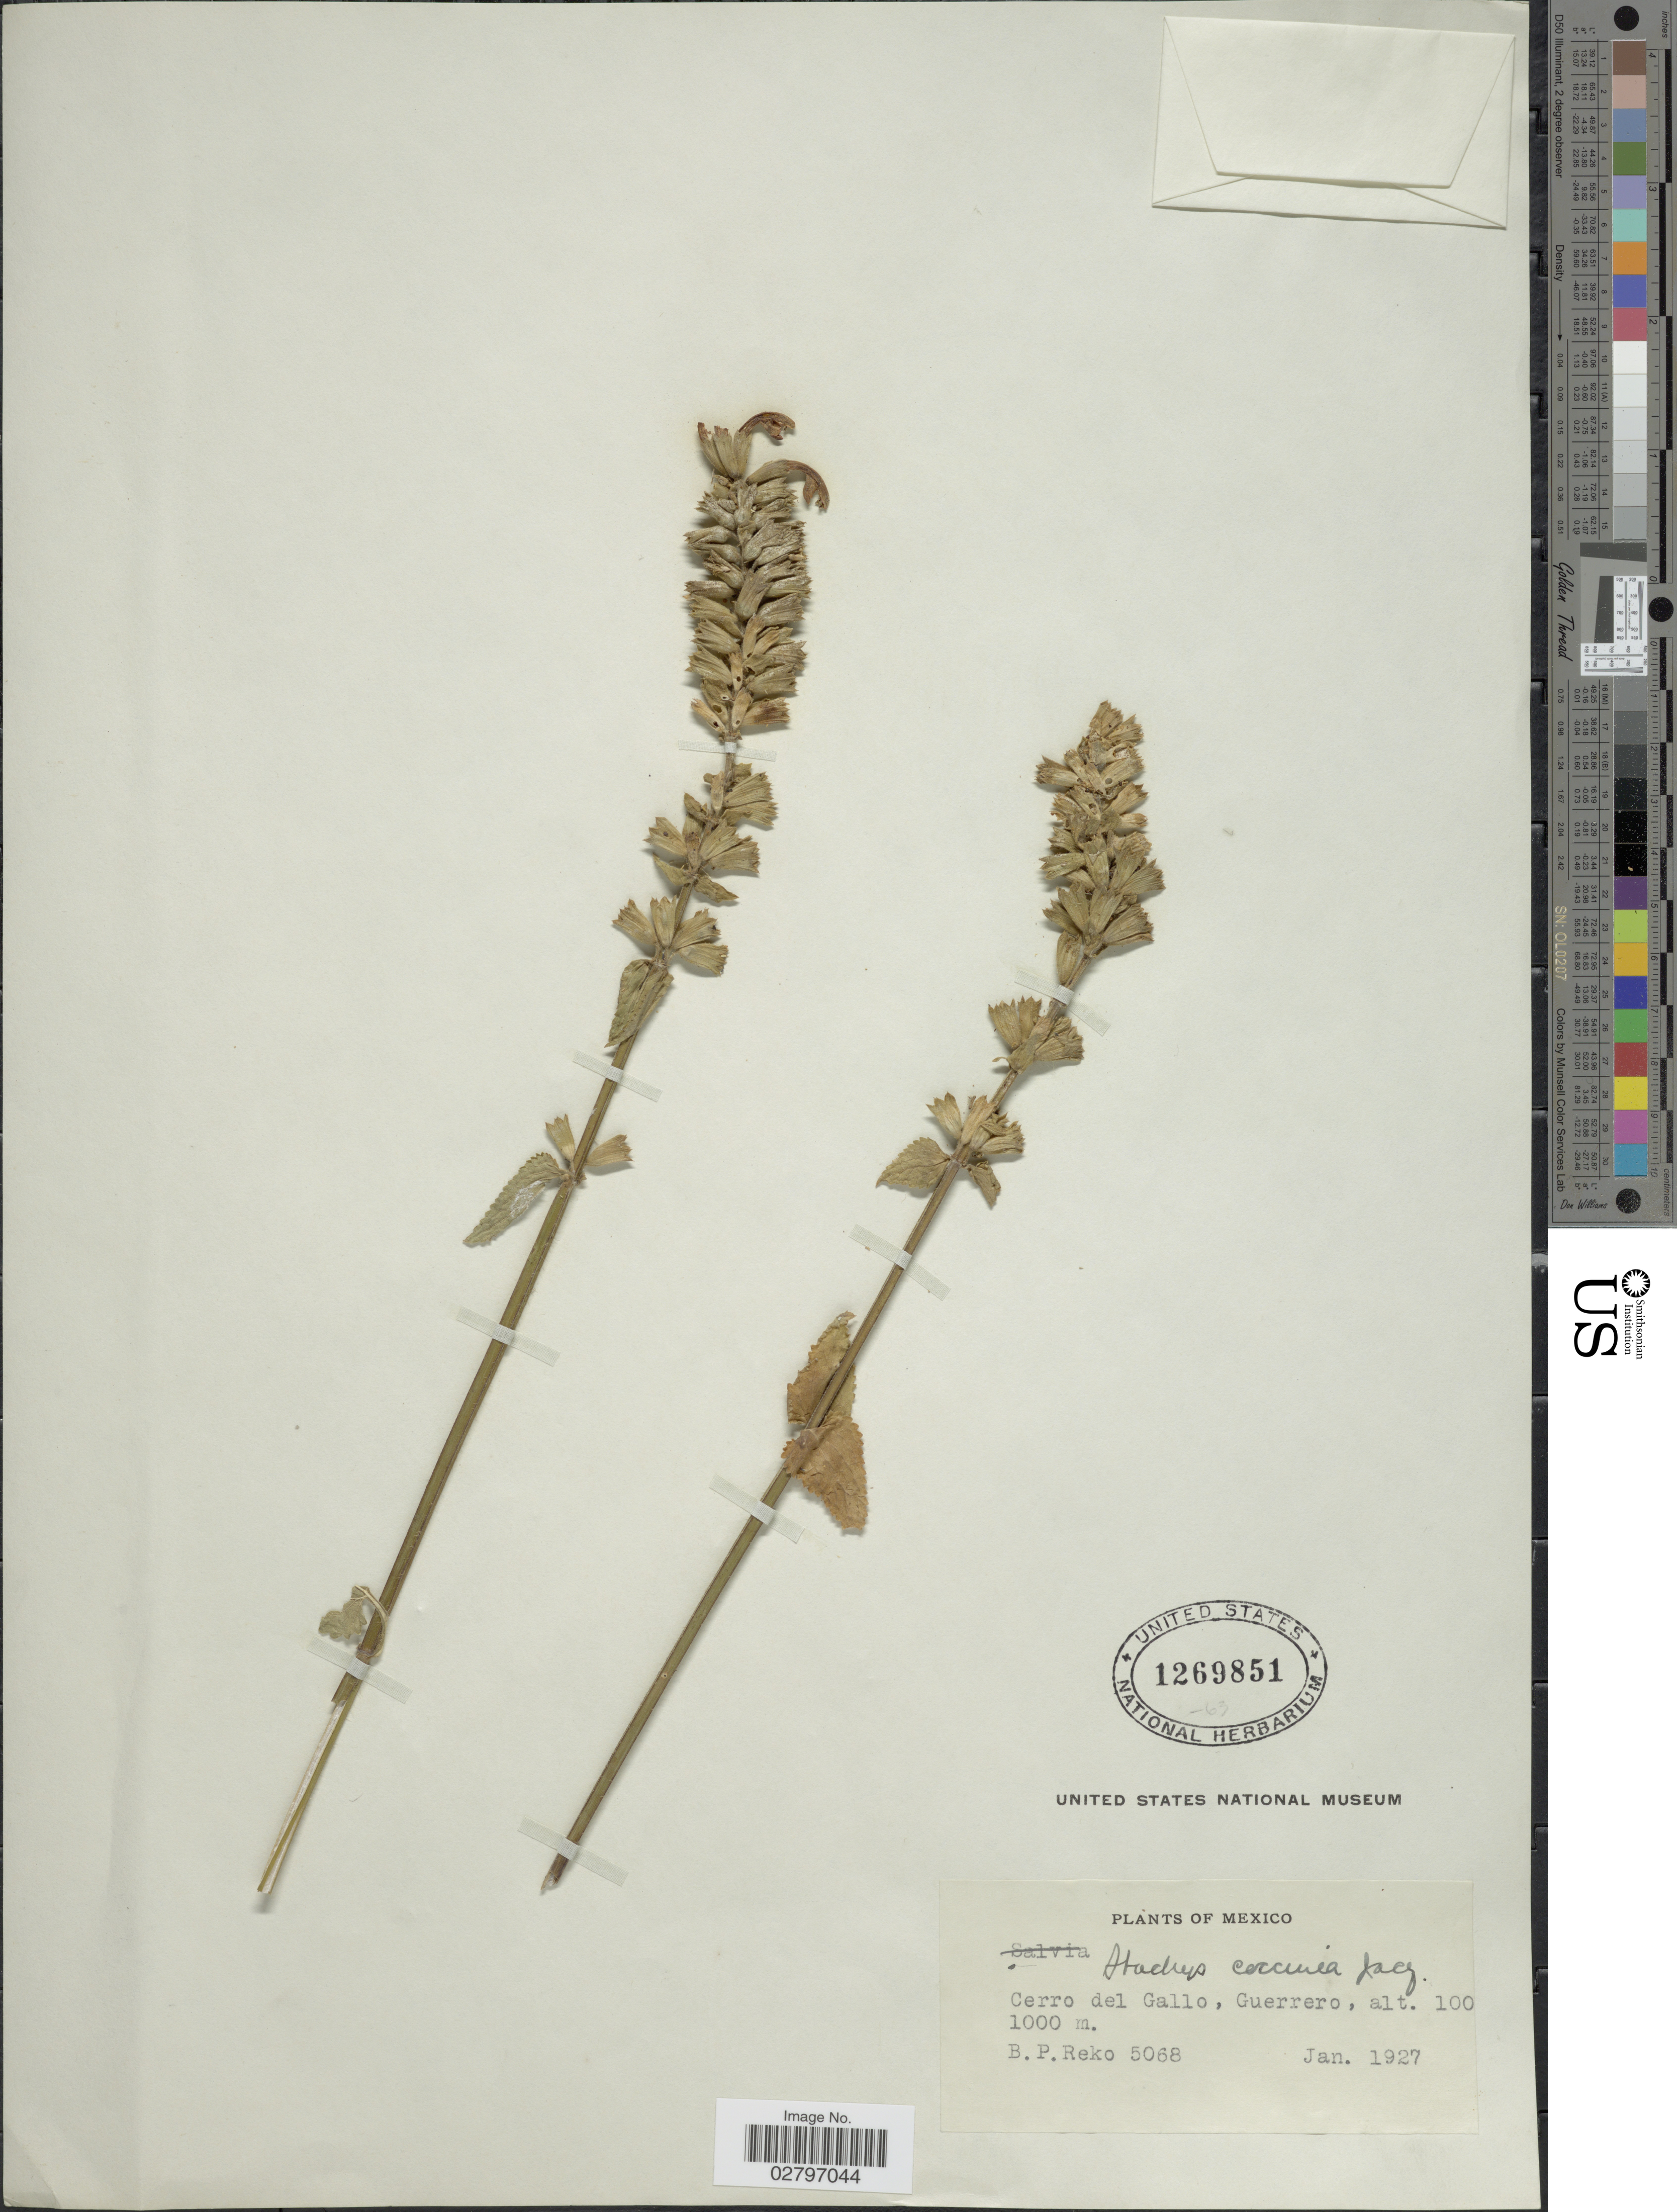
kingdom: Plantae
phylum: Tracheophyta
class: Magnoliopsida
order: Lamiales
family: Lamiaceae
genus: Stachys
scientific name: Stachys coccinea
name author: Ortega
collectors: B. P. Reko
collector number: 5068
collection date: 1927-01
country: Mexico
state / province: Guerrero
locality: Cerro del Gallo, Guerrero.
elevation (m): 100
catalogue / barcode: US 1269851